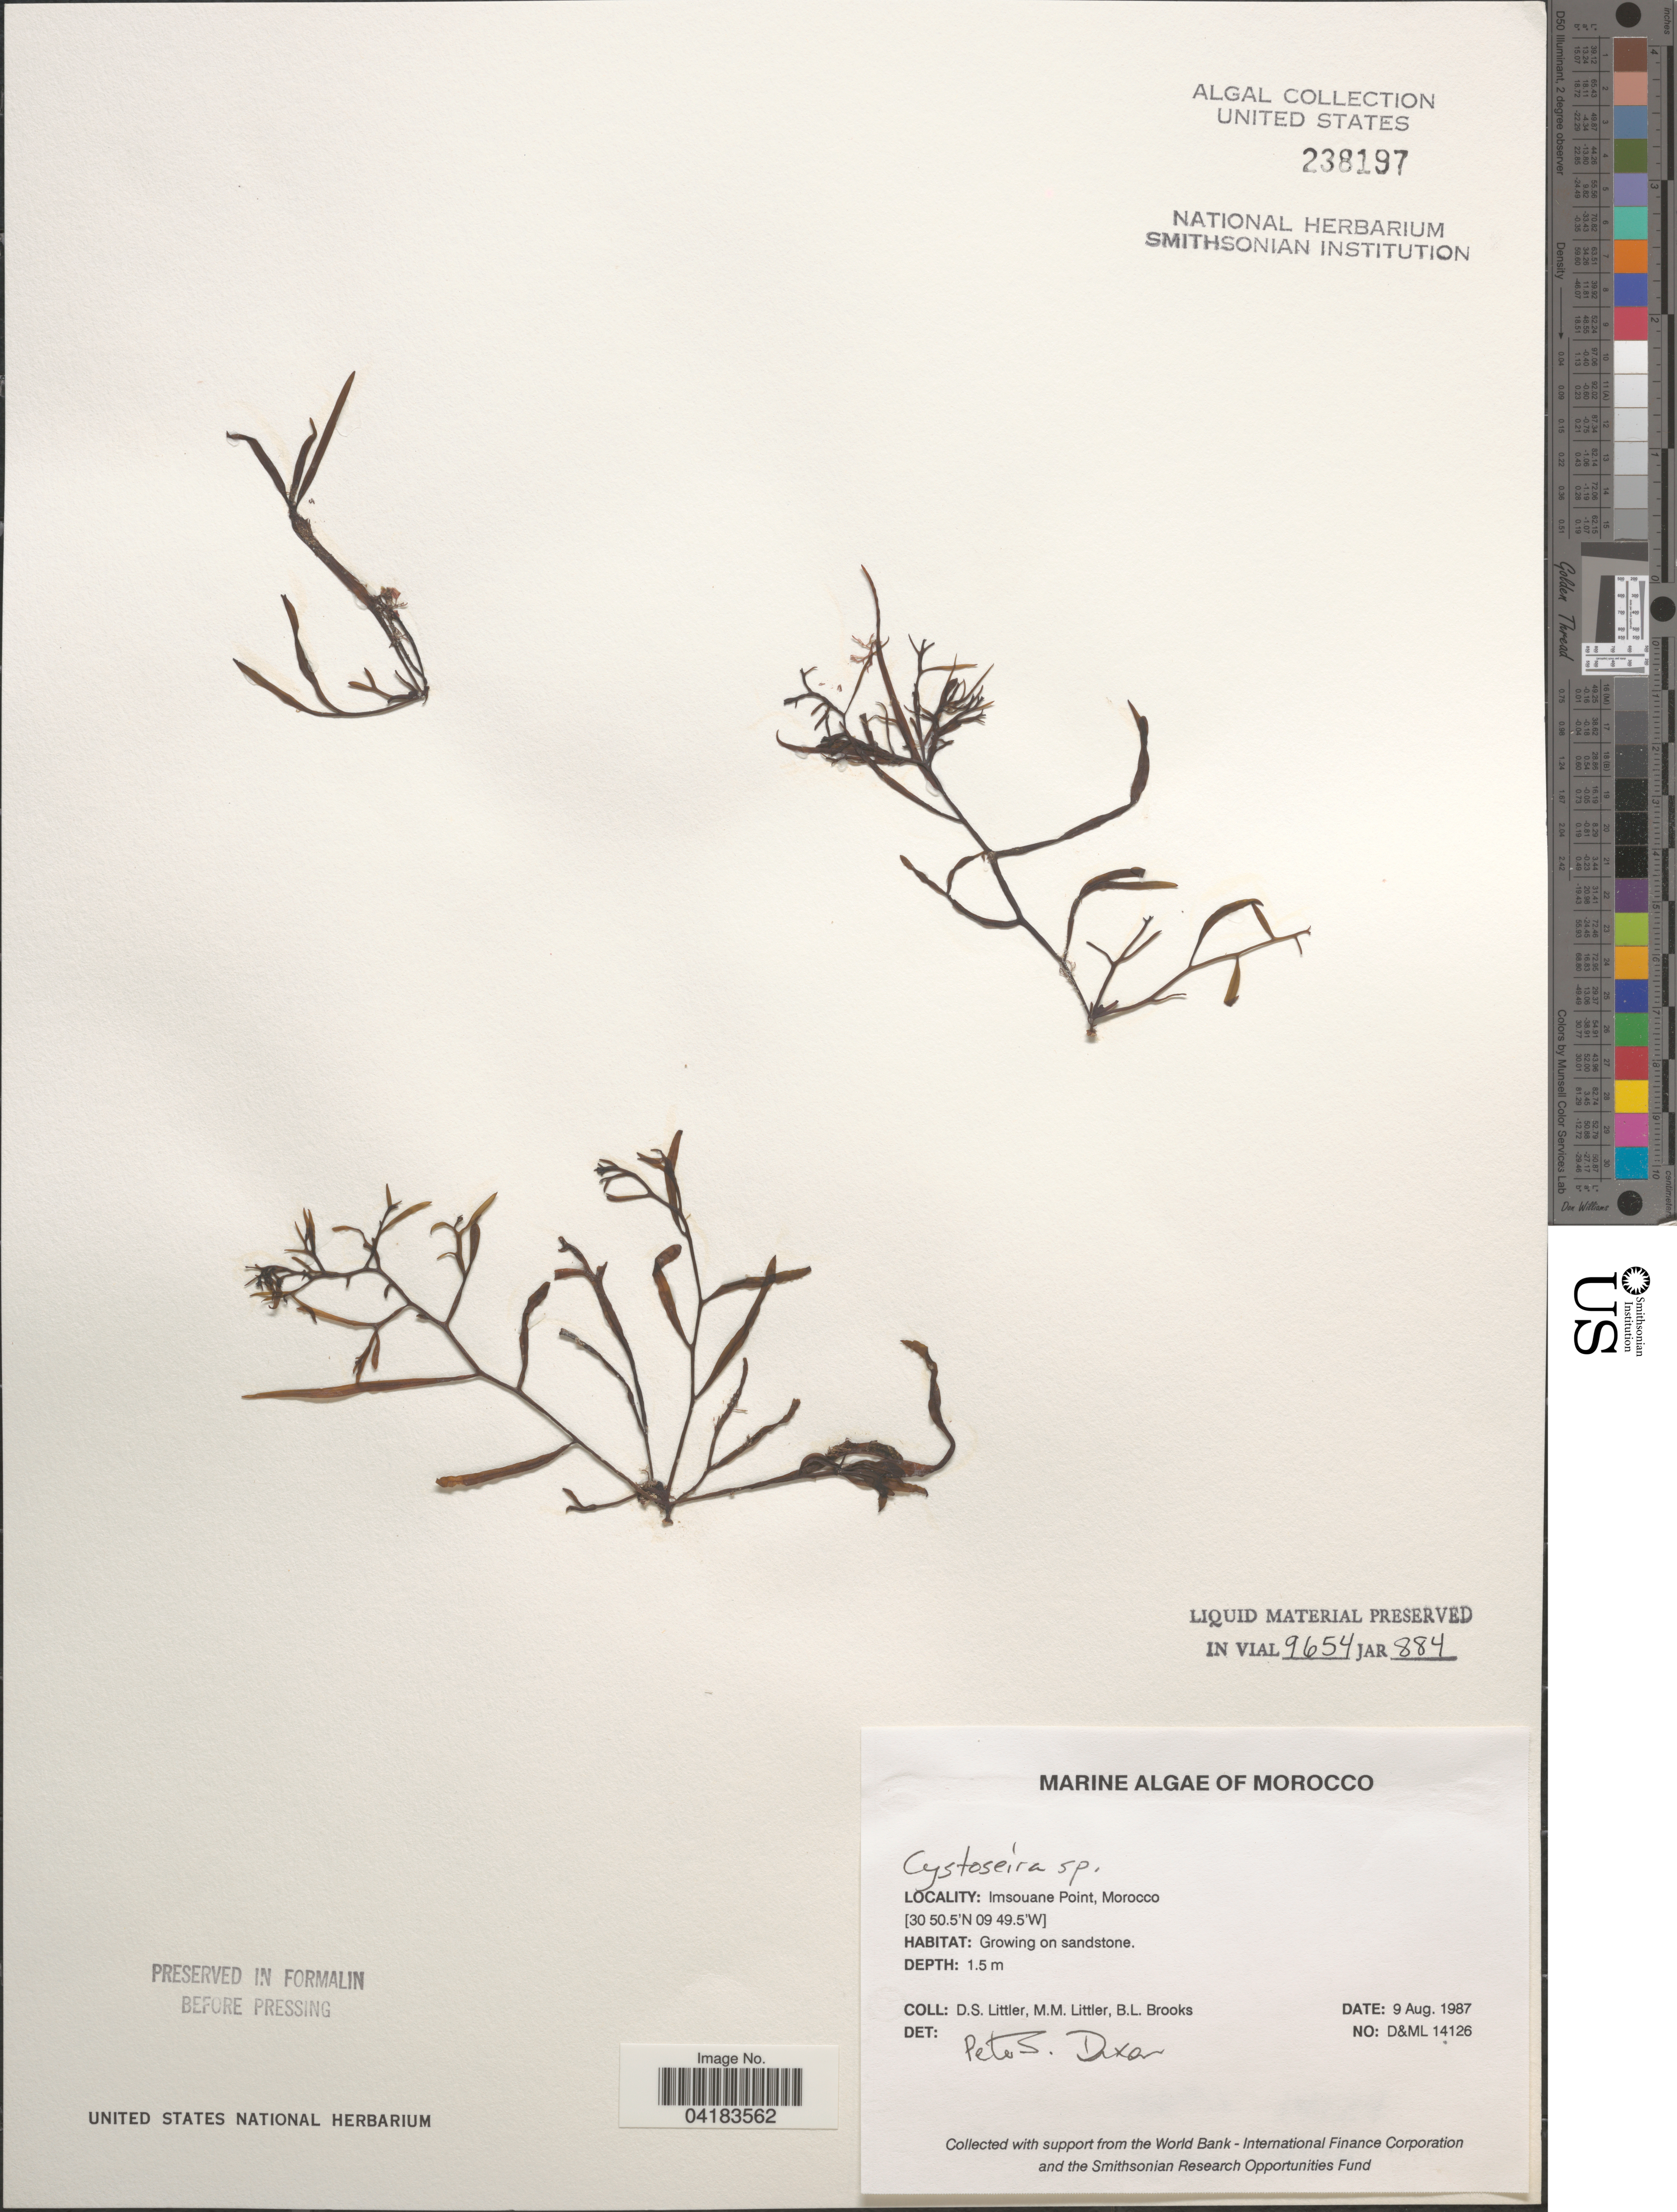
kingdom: Chromista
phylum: Ochrophyta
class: Phaeophyceae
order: Fucales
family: Sargassaceae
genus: Cystoseira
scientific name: Cystoseira sp.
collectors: D. S. Littler & B. Brooks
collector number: D&ML14126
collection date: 1987-08-09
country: Morocco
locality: Imsouane Point.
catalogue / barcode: US 238197